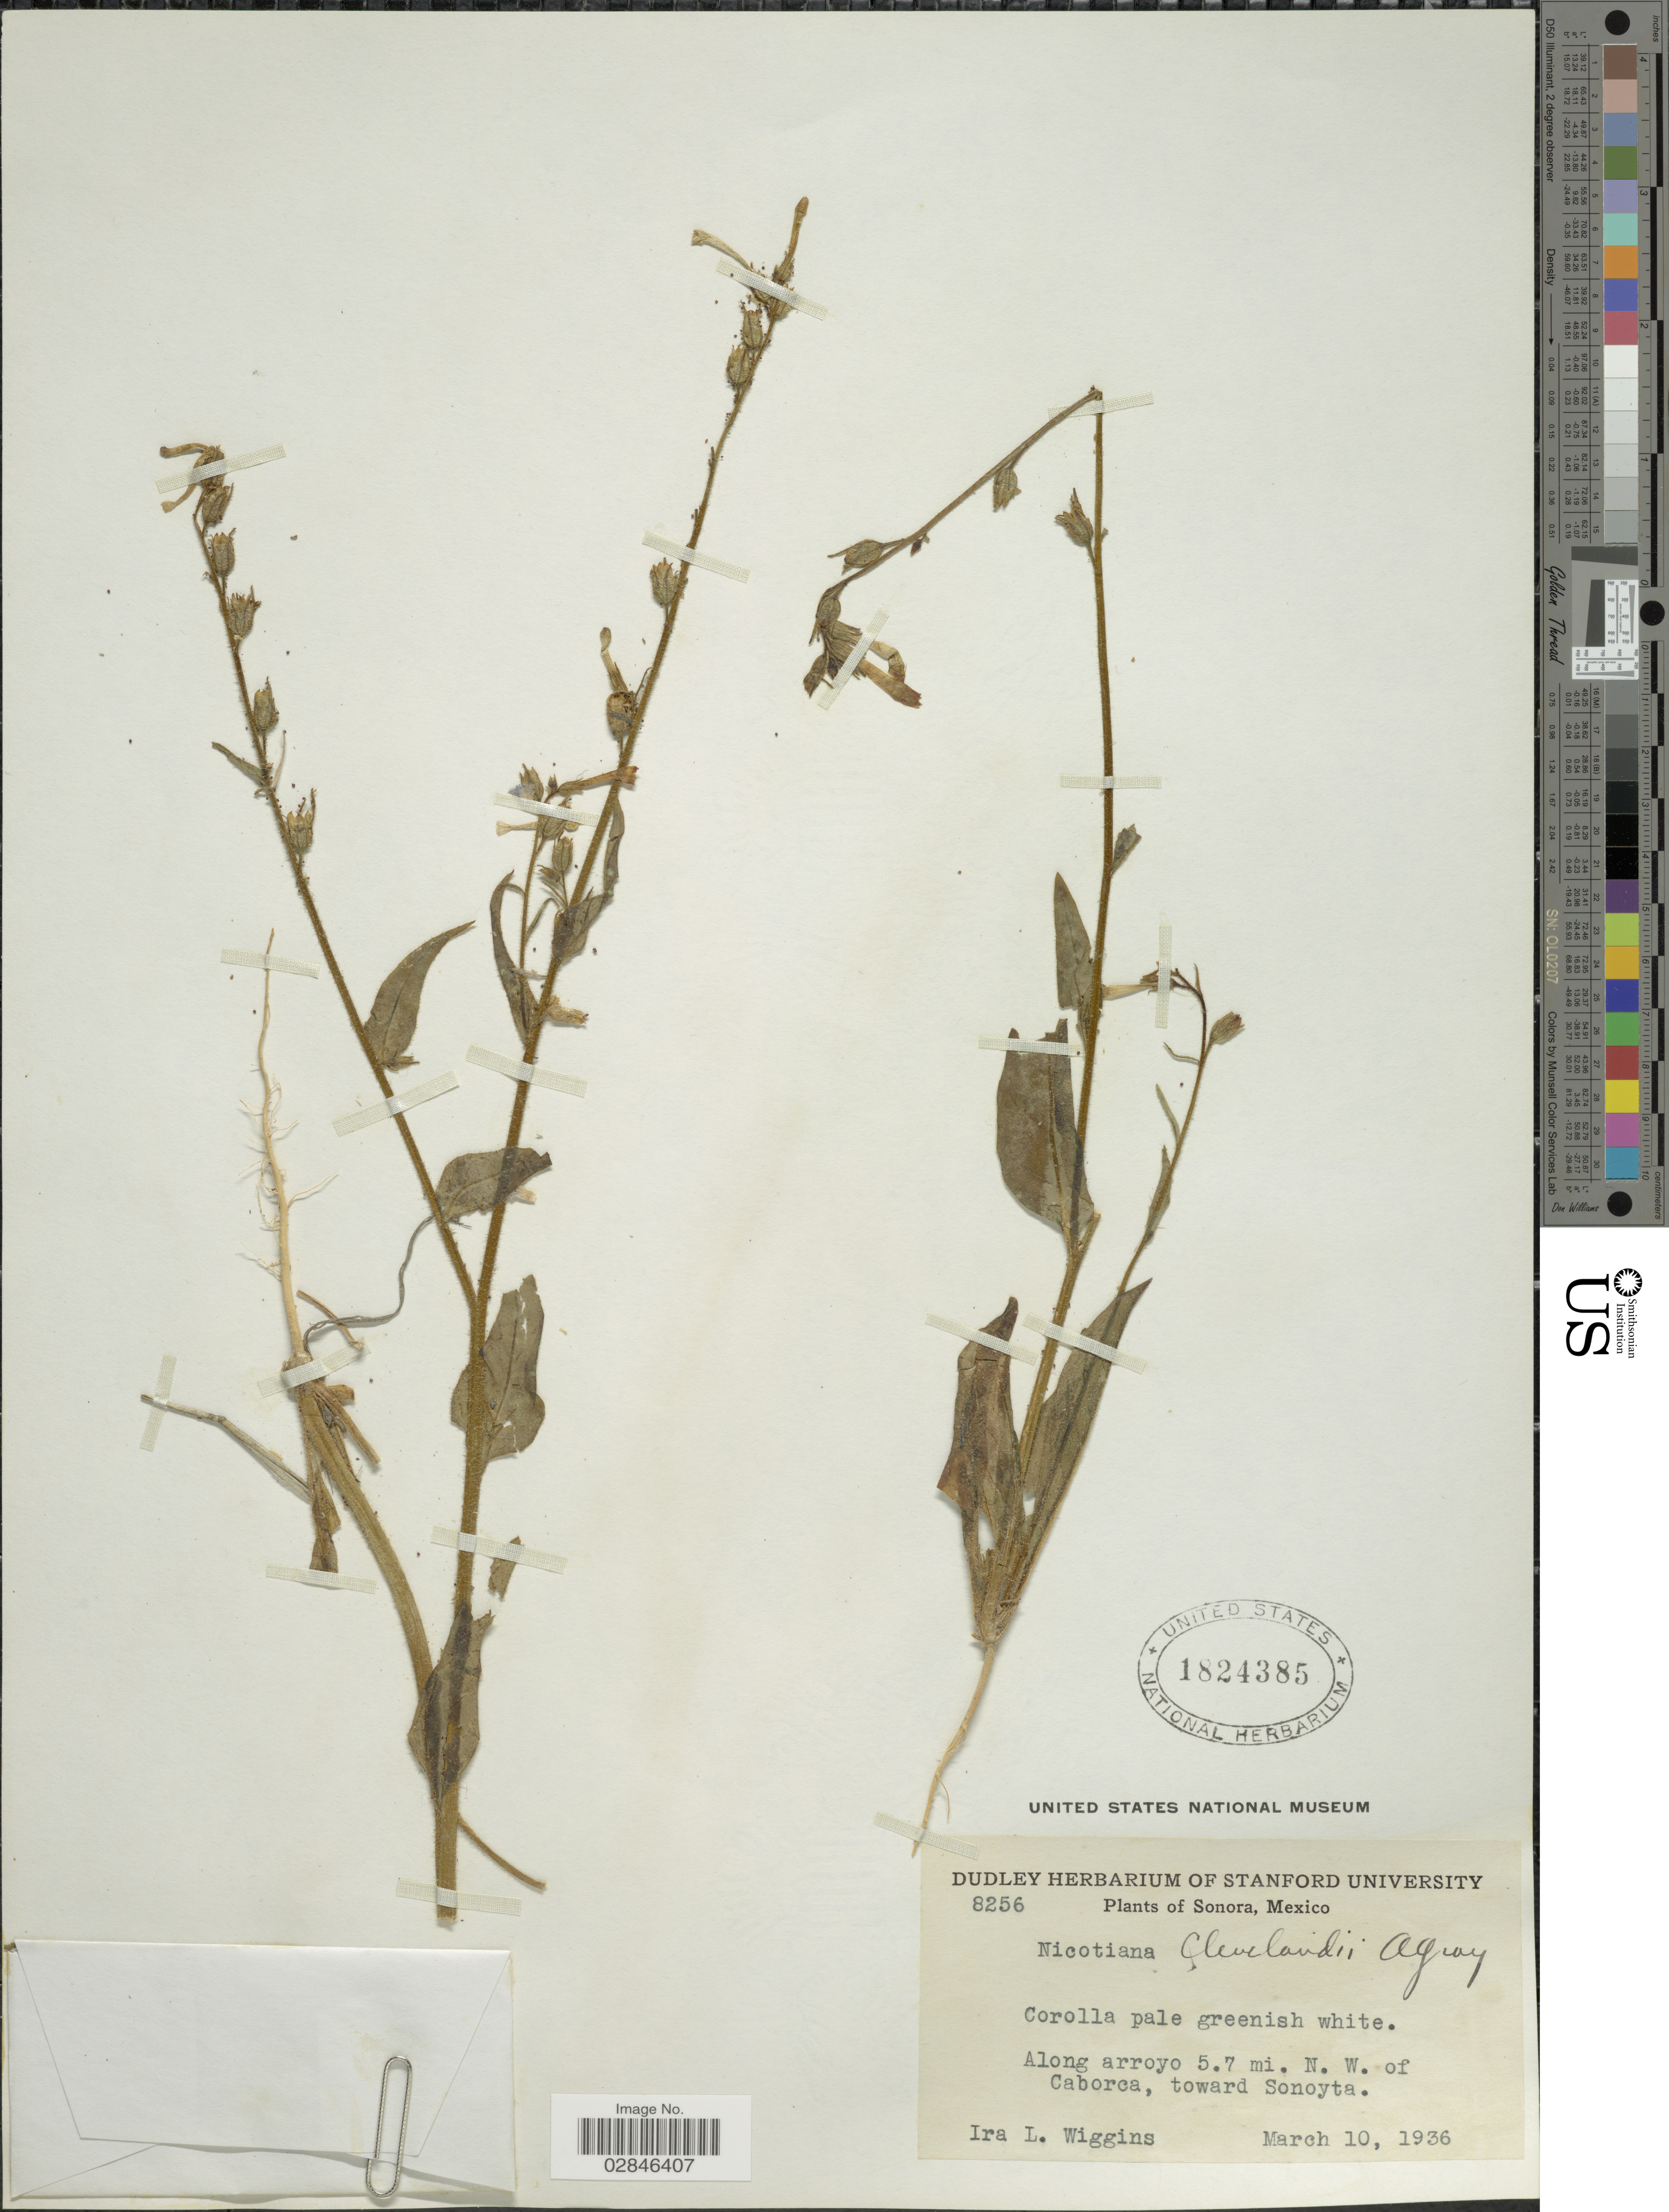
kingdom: Plantae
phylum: Tracheophyta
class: Magnoliopsida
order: Solanales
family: Solanaceae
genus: Nicotiana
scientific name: Nicotiana clevelandii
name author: A. Gray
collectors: I. L. Wiggins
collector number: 8256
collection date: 1936-03-10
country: Mexico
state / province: Sonora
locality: Along arroyo 5.7 mi. N.W. of Caborca, toward Sonoyta.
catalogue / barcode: US 1824385